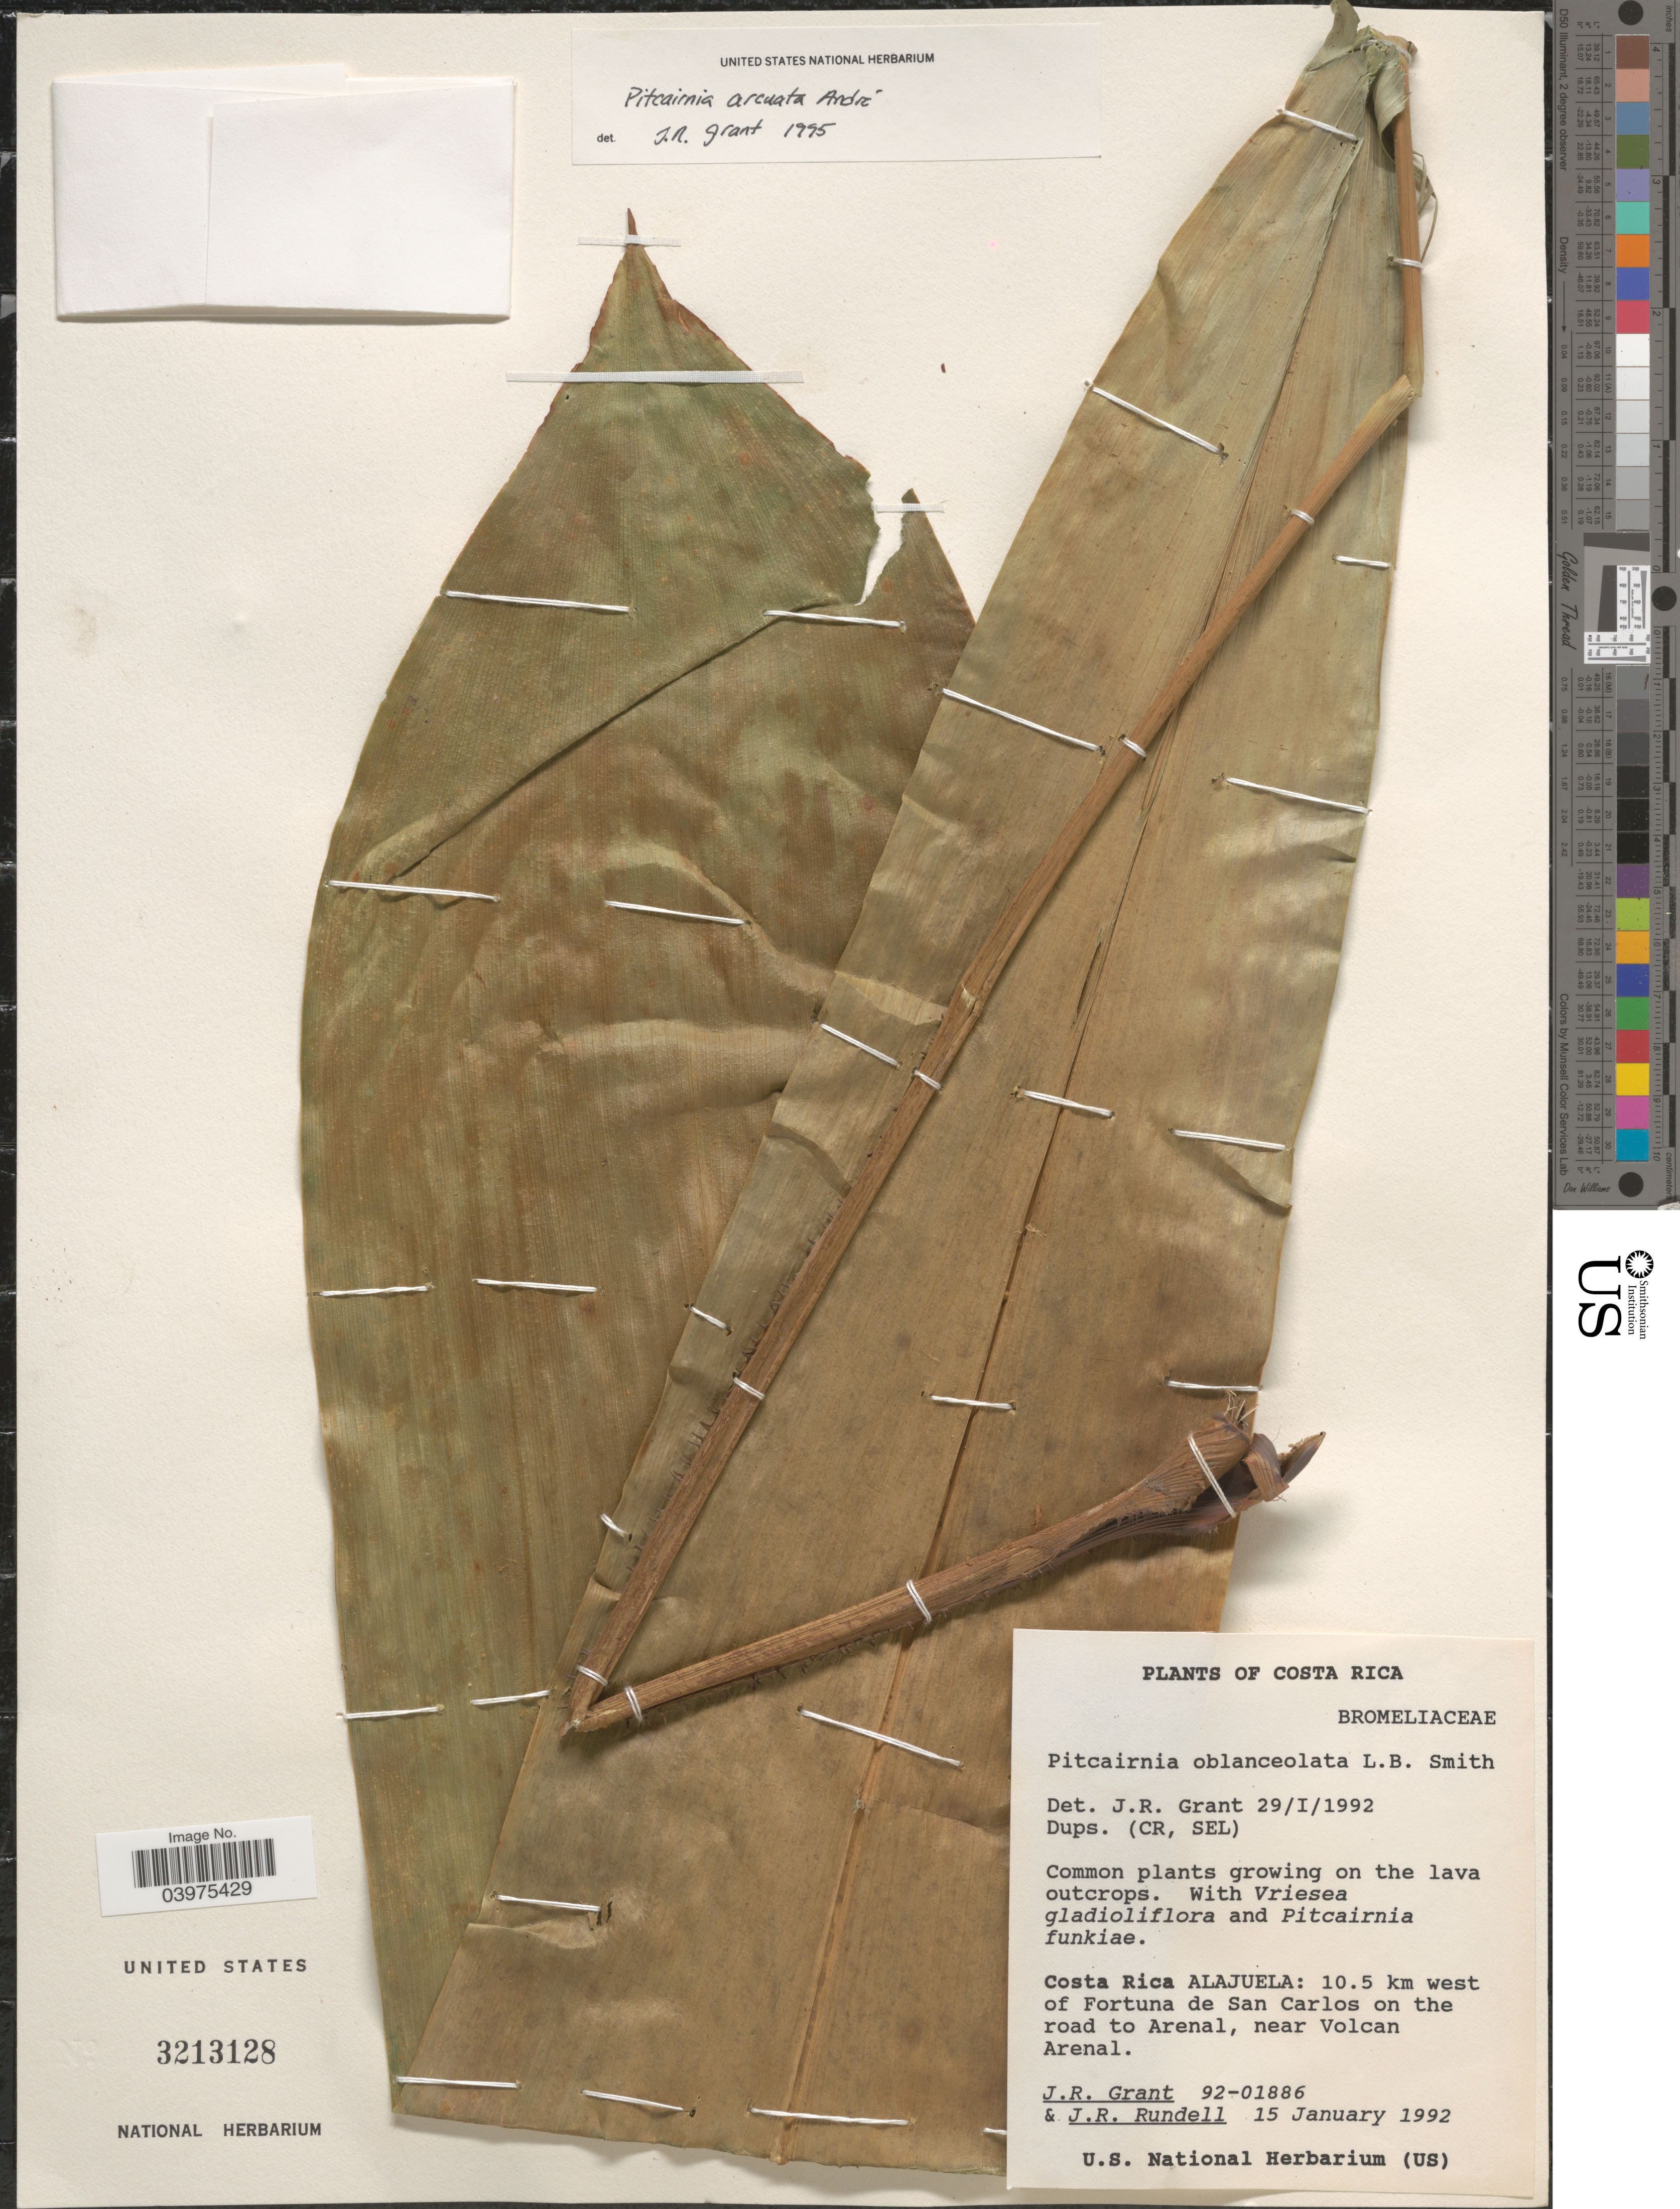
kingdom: Plantae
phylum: Tracheophyta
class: Liliopsida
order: Poales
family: Bromeliaceae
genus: Pitcairnia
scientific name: Pitcairnia arcuata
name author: (André) André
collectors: J. Grant & J. R. Rundell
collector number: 92-01886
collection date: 1992-01-15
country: Costa Rica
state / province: Alajuela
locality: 10.5 km west of Fortuna de San Carlos on the road to Arenal, near Volcan Arenal.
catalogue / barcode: US 3213128